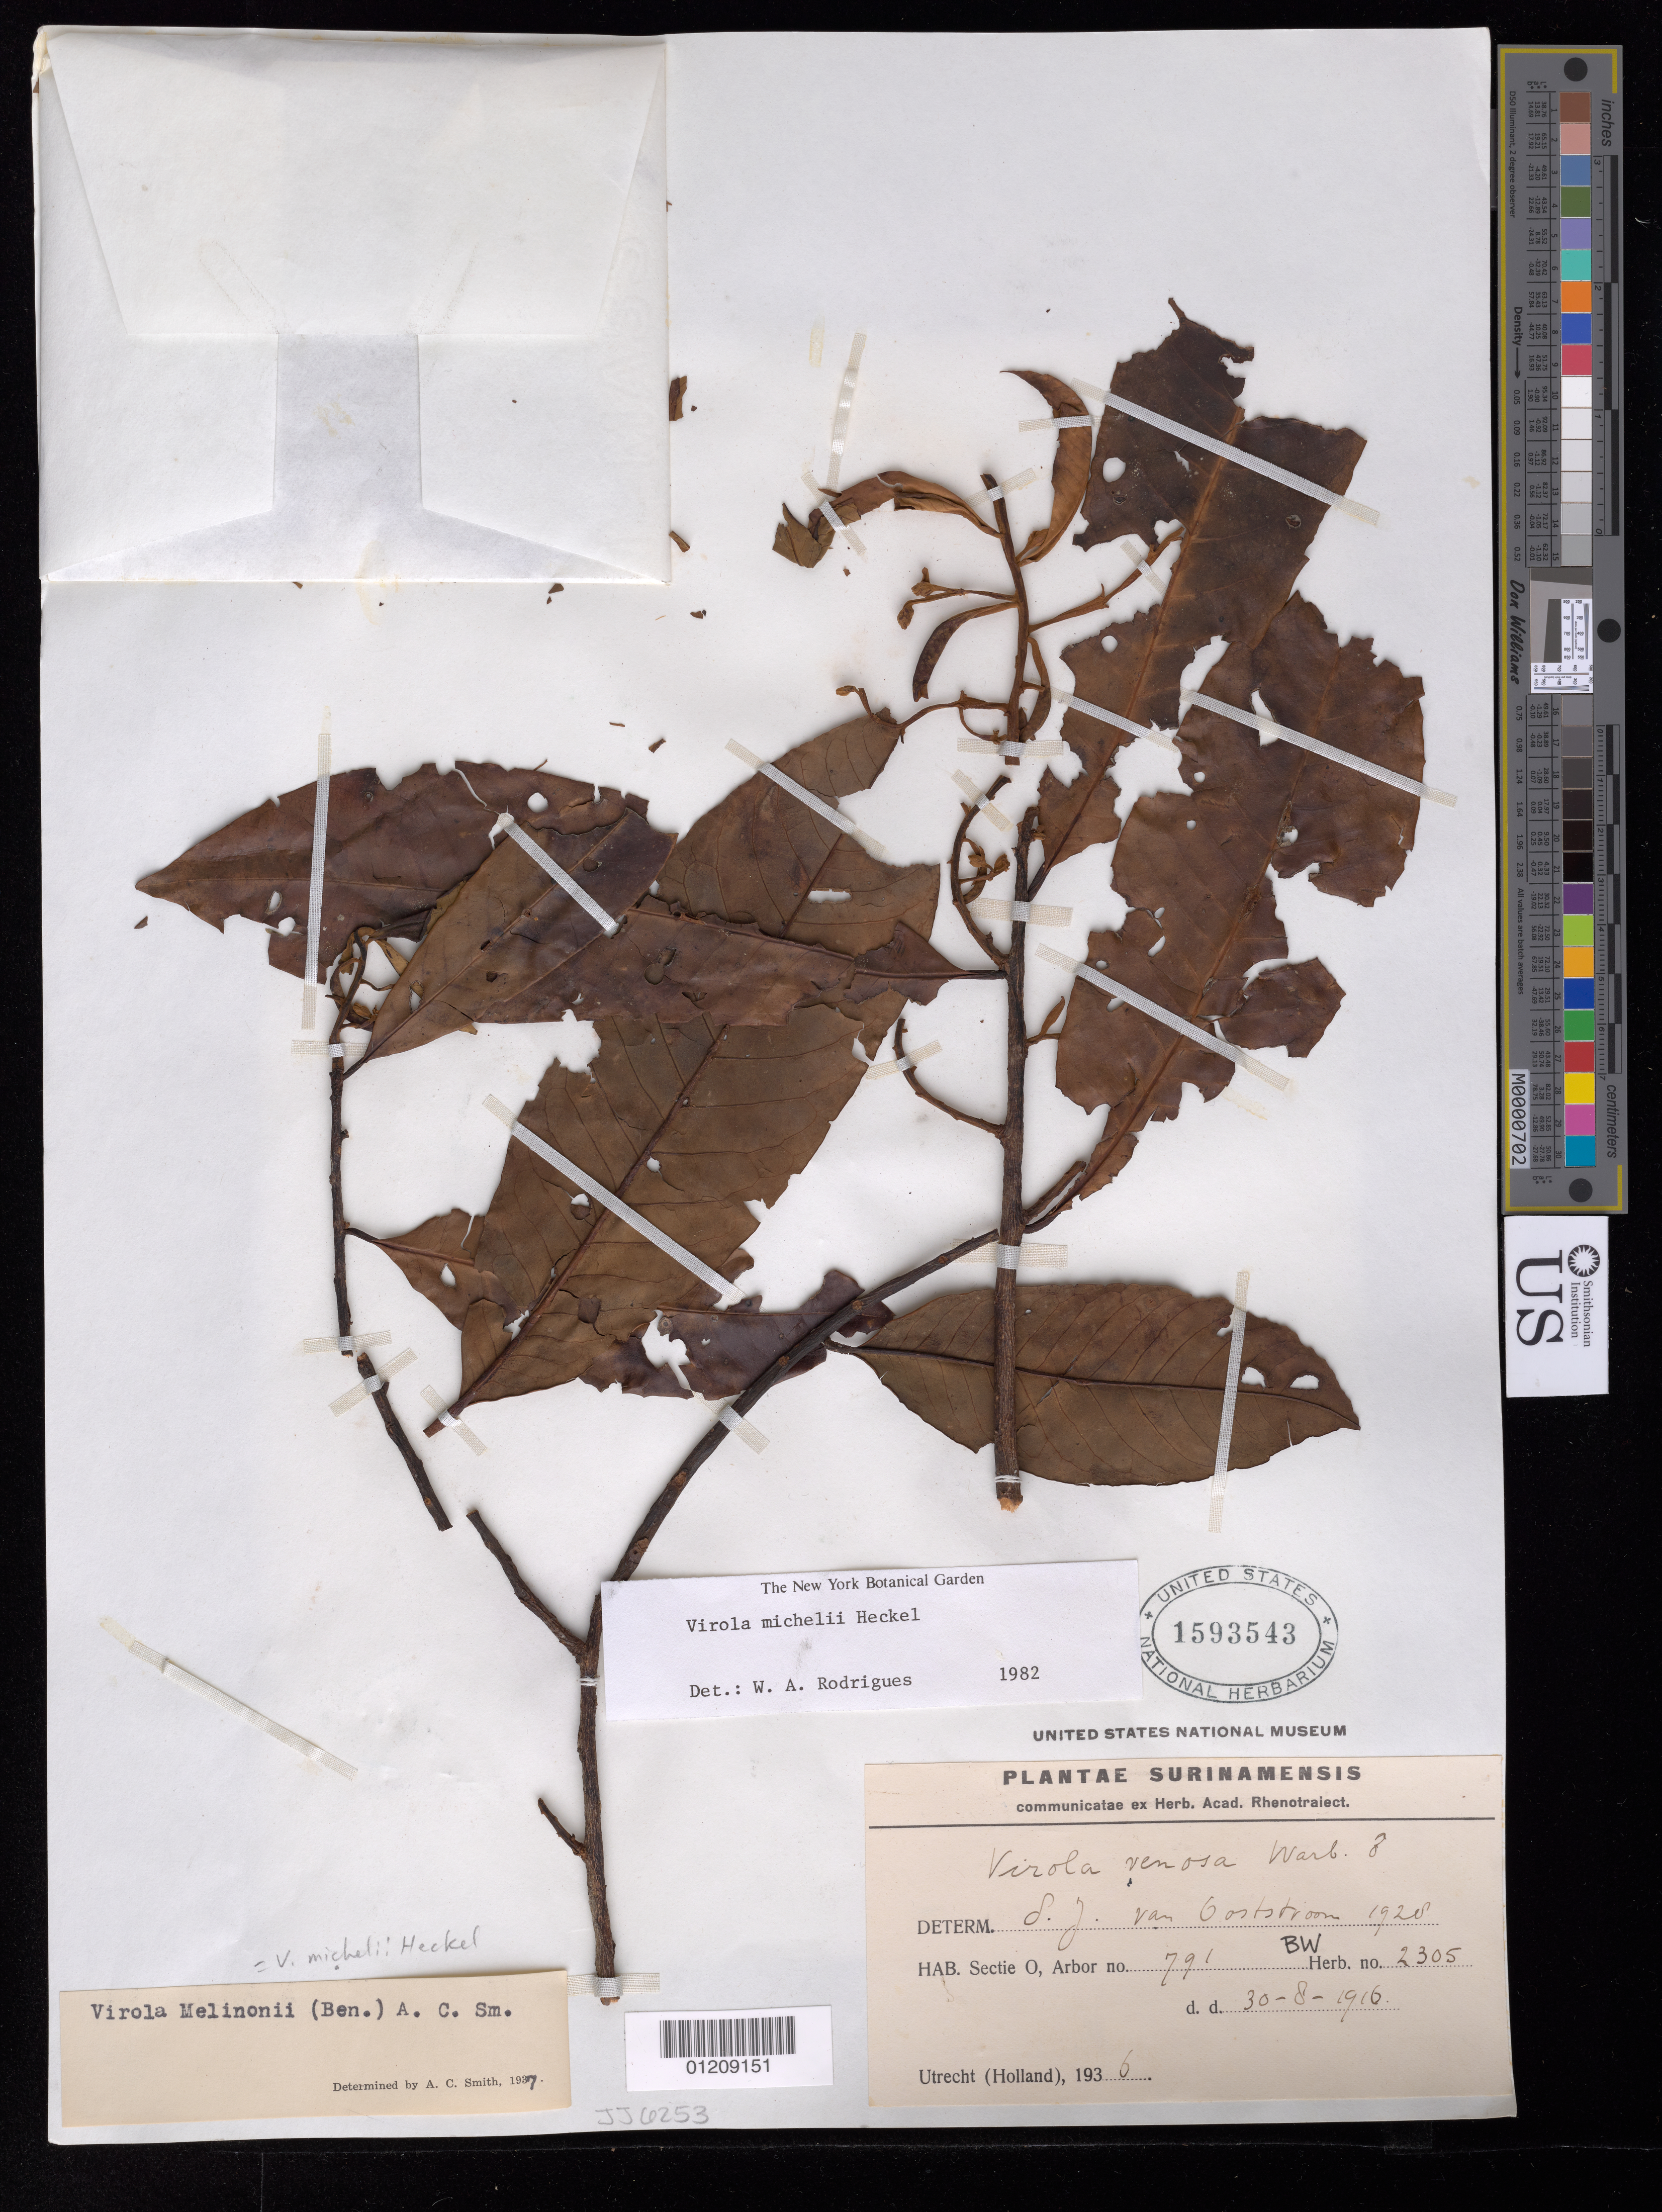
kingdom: Plantae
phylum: Tracheophyta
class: Magnoliopsida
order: Magnoliales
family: Myristicaceae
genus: Virola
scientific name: Virola michelii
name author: Heckel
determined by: Rodrigues, W. A.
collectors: Boschwezen (BW) Forest Service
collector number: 791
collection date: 1916-08-30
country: Suriname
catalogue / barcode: US 1593543